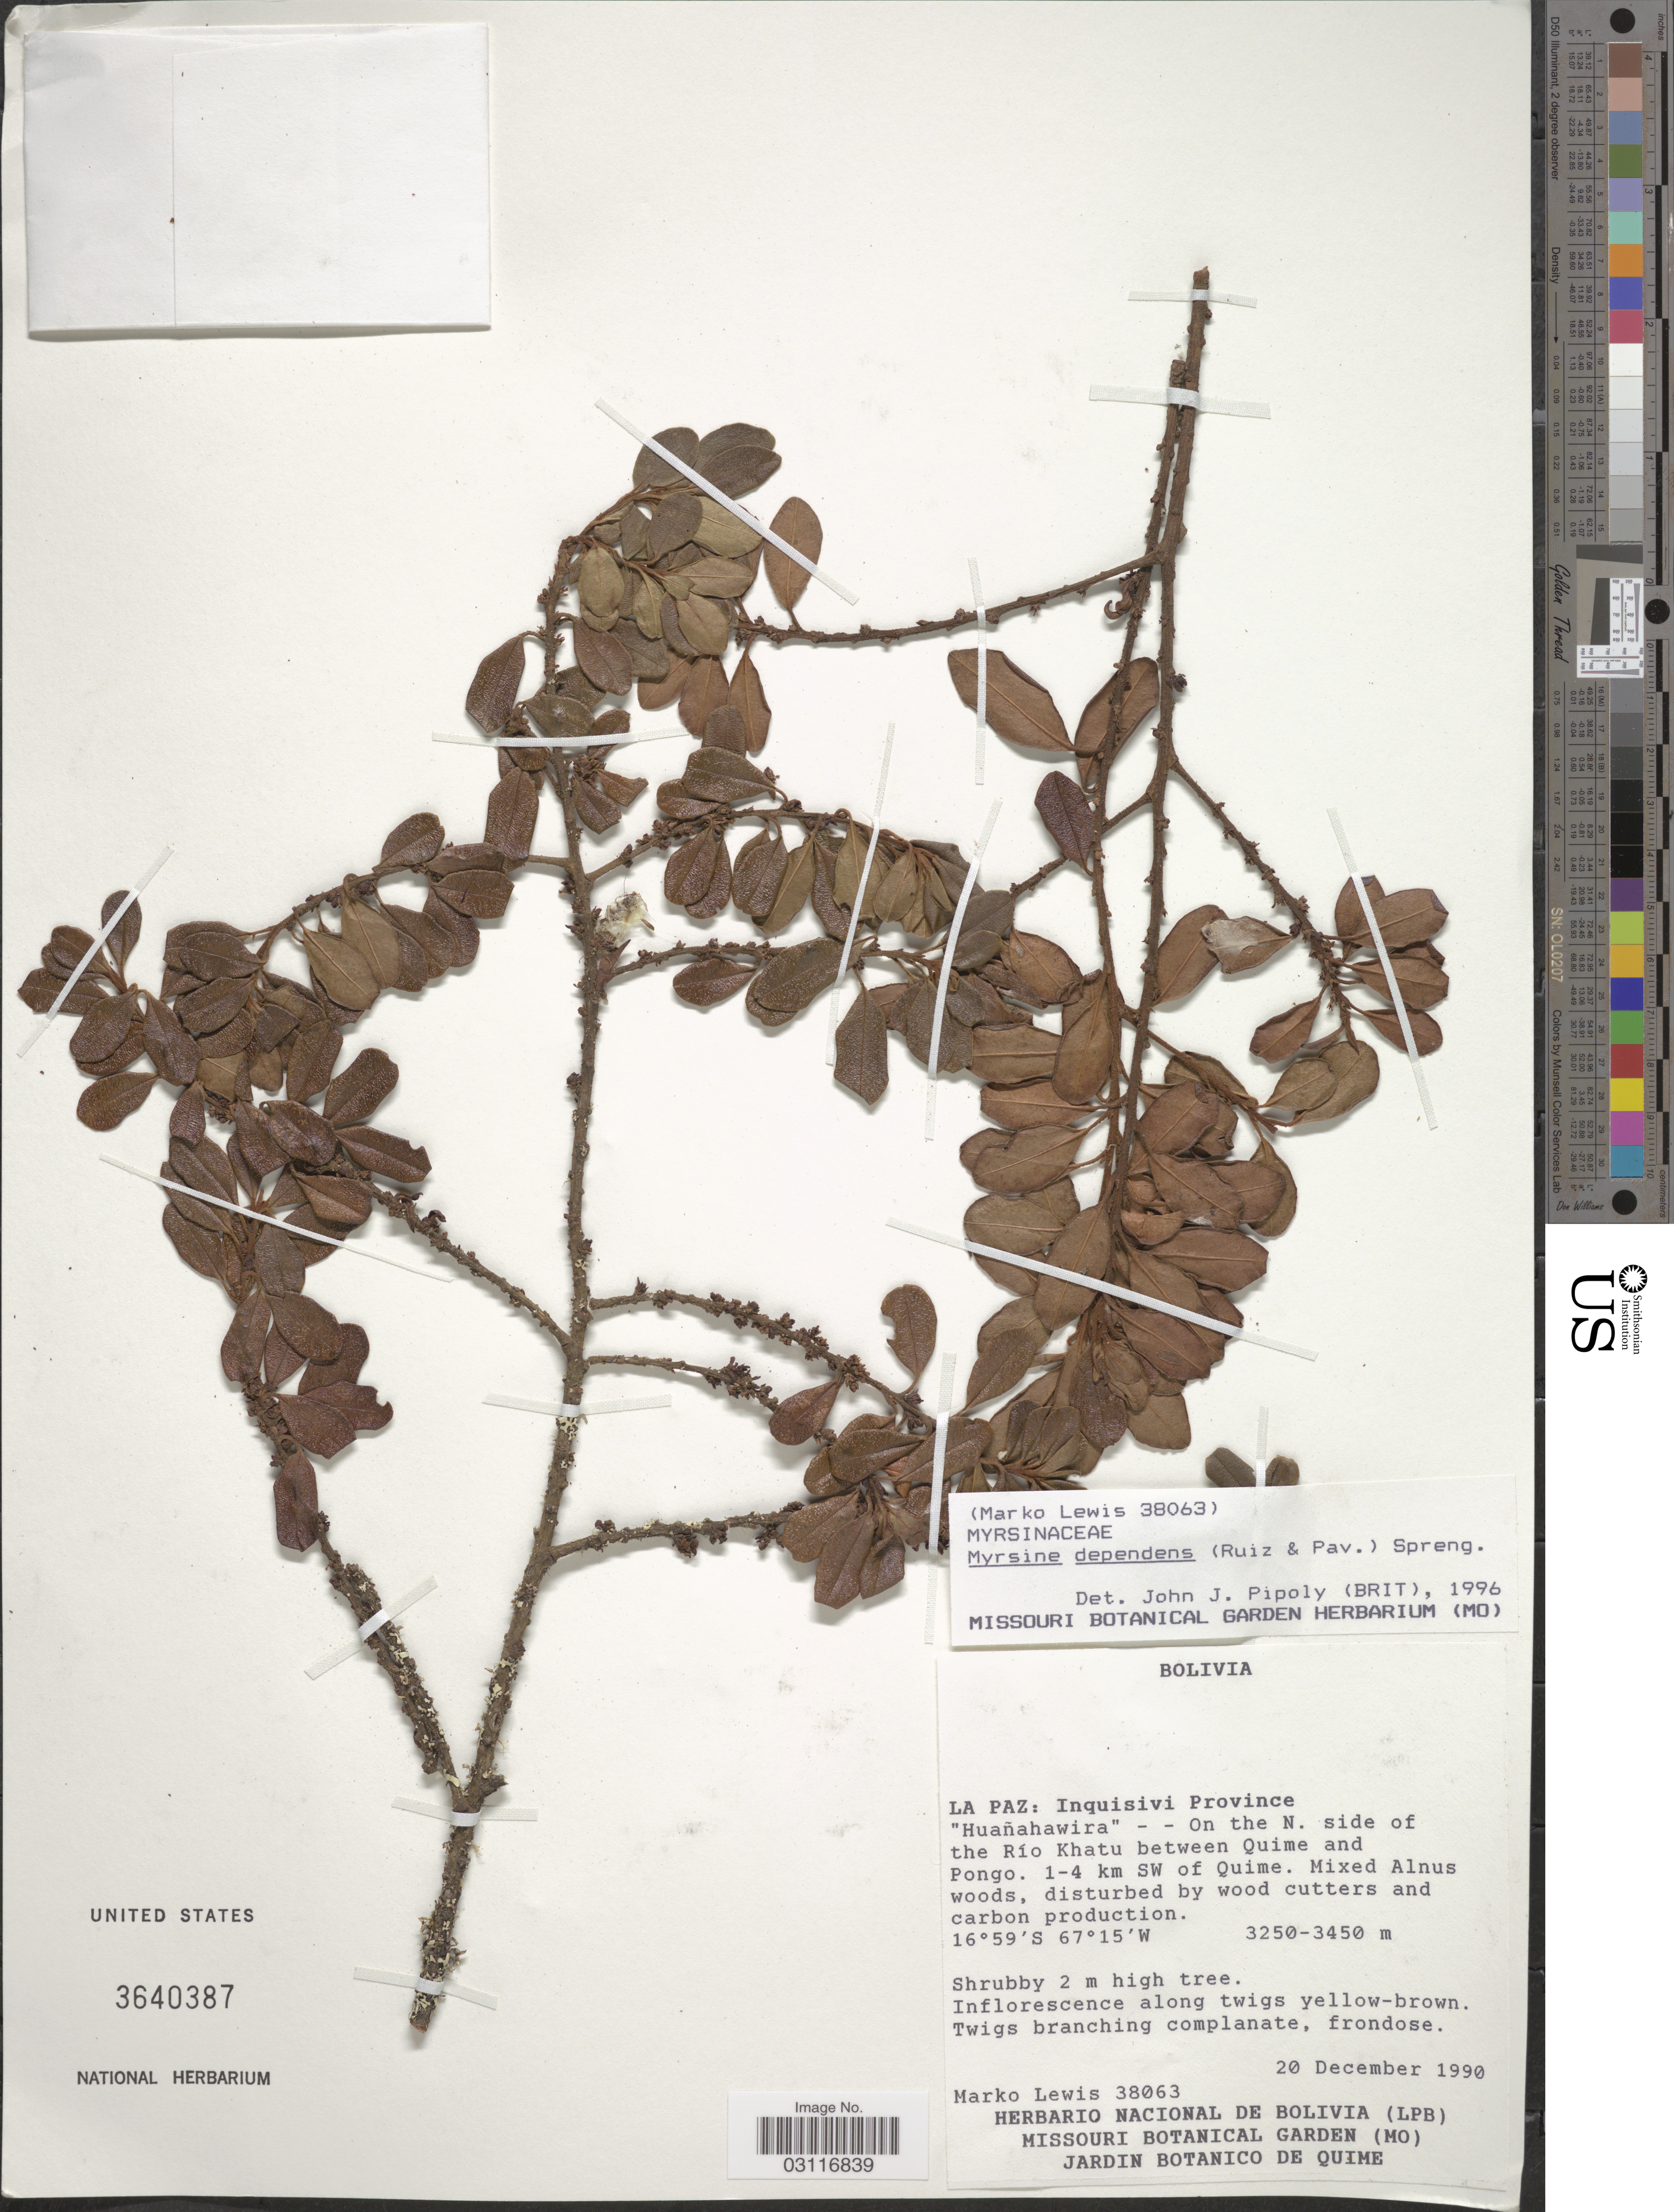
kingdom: Plantae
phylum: Tracheophyta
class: Magnoliopsida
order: Ericales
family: Primulaceae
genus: Myrsine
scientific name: Myrsine dependens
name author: (Ruiz & Pav.) Spreng.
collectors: M. Lewis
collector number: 38063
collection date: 1990-12-20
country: Bolivia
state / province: La Paz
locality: Inquisivi Province, "Huañahawira" -- On the N. side of the Río Khatu between Quime and Pongo. 1-4 km SW of Quime .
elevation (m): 3250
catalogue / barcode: US 3640387